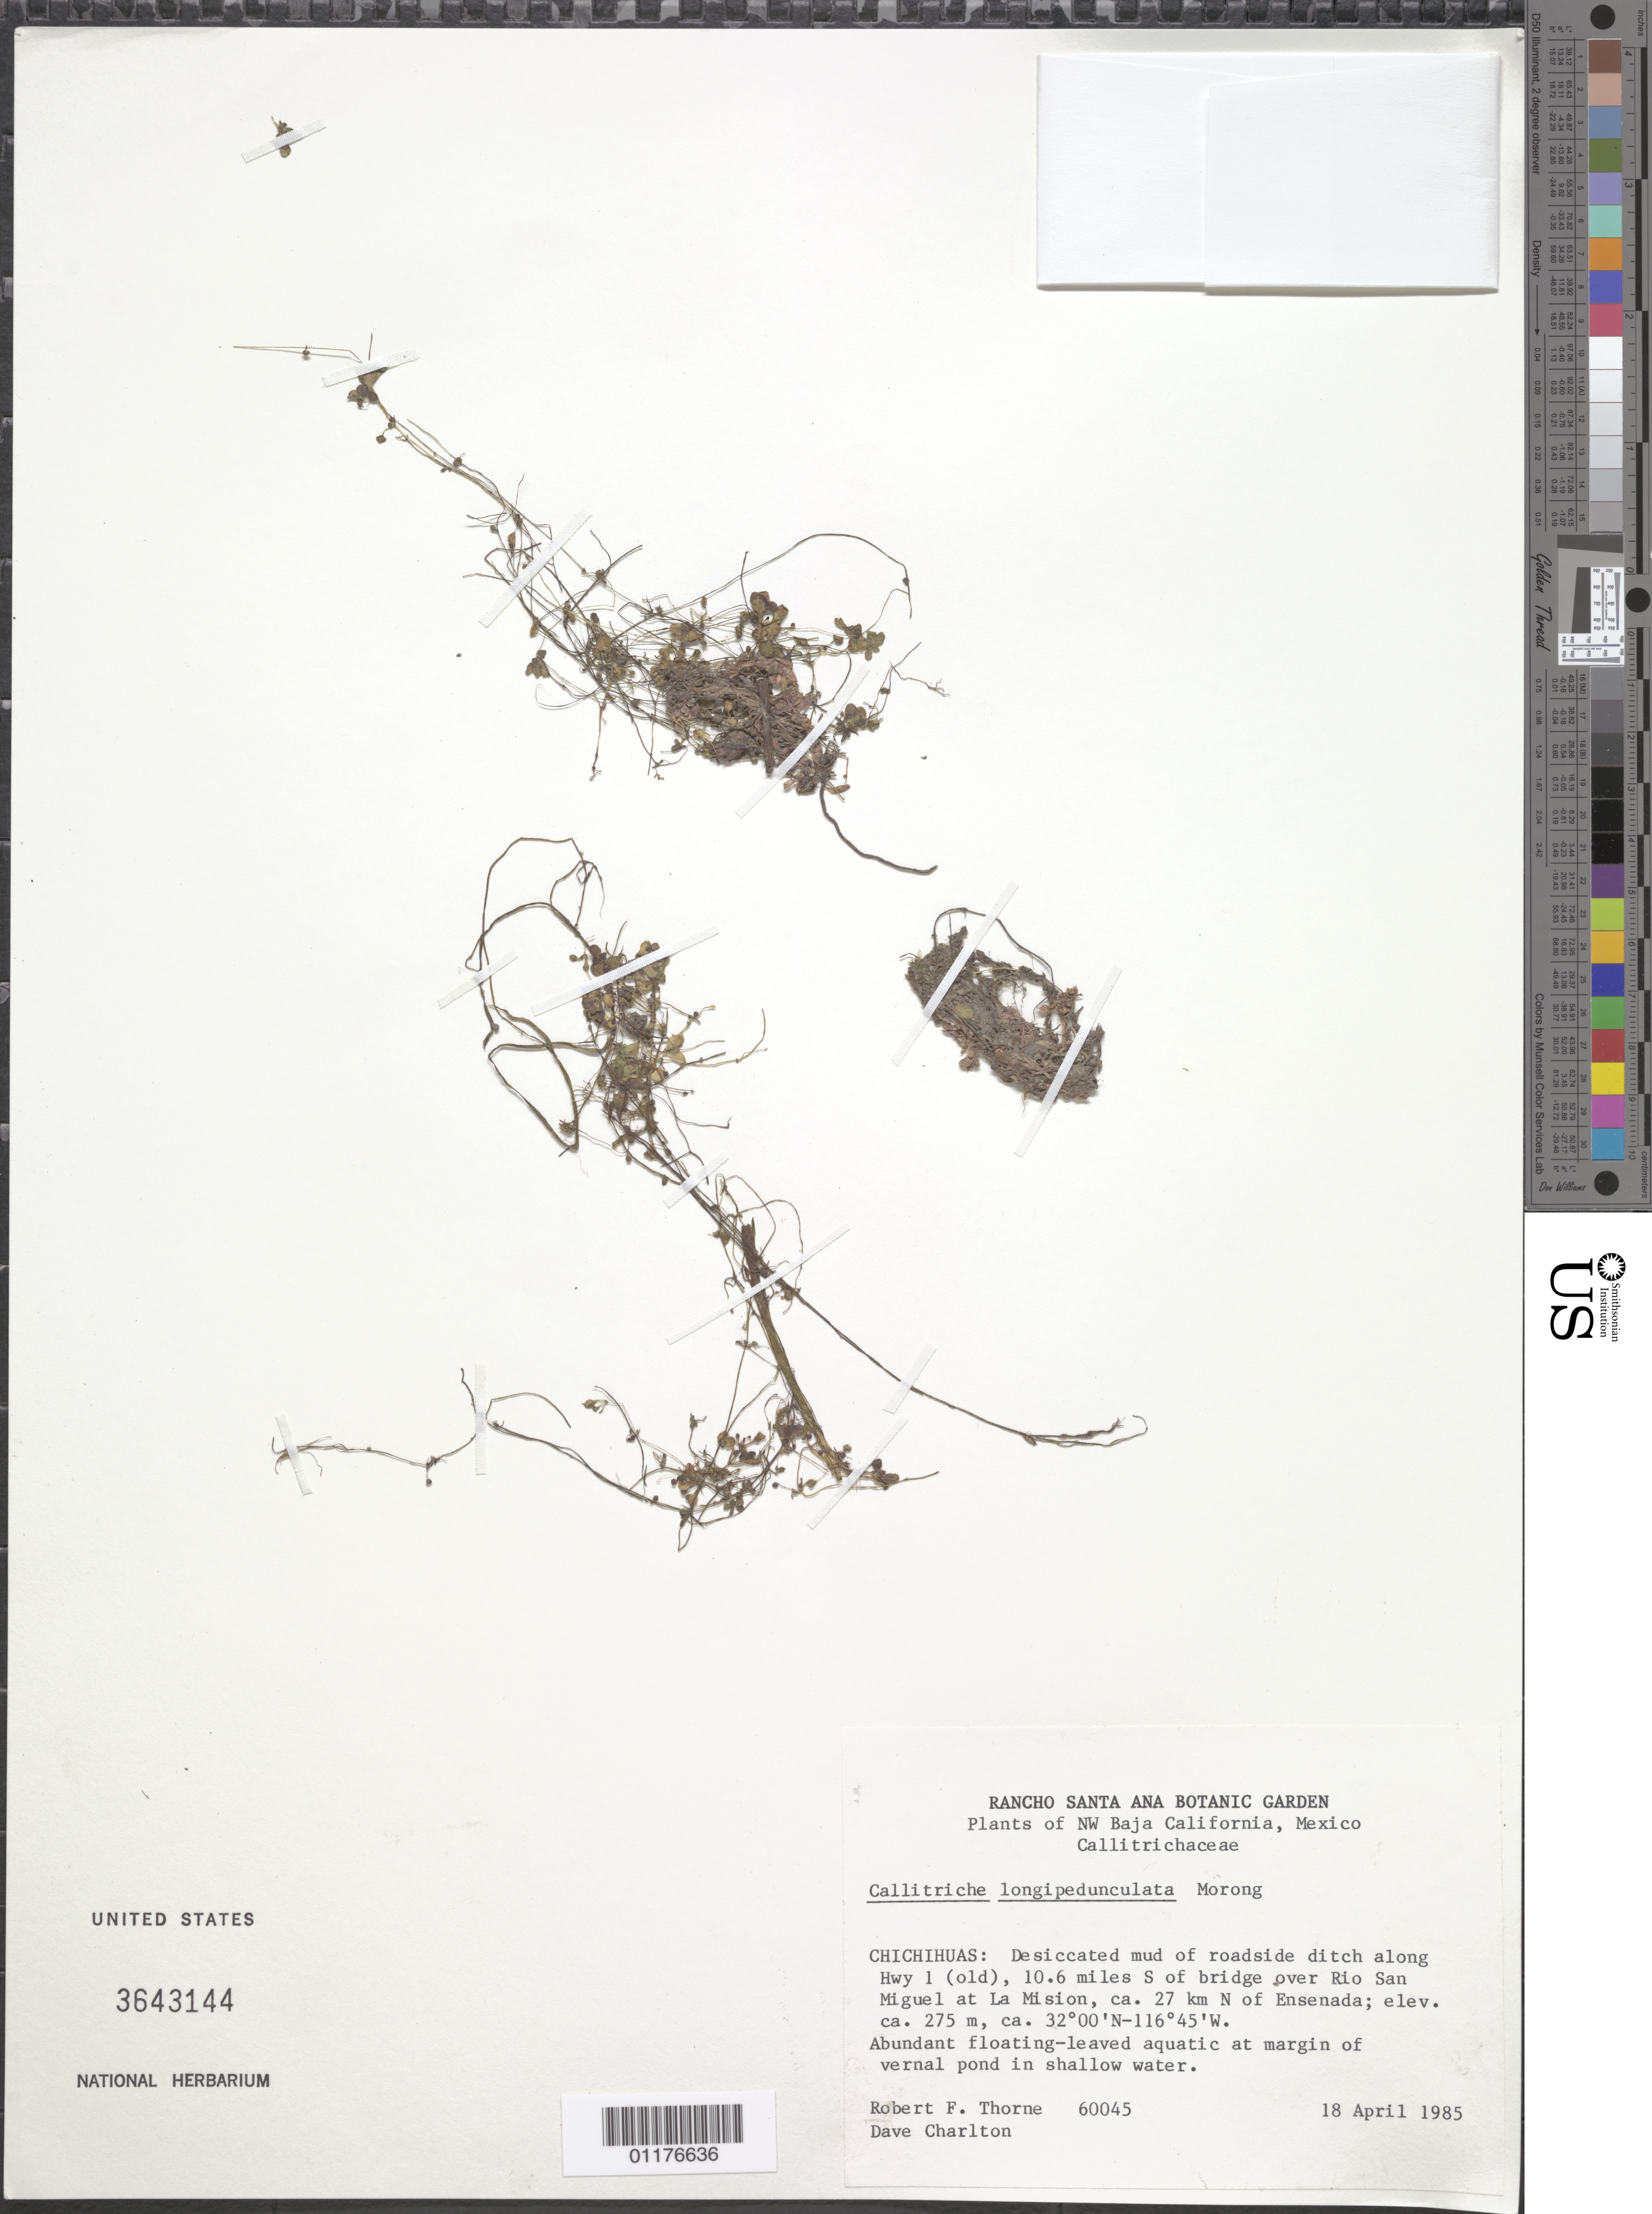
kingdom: Plantae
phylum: Tracheophyta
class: Magnoliopsida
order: Lamiales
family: Plantaginaceae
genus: Callitriche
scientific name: Callitriche longipedunculata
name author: Morong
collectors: R. F. Thorne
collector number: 60045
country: Mexico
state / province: Baja California Norte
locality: S of bridge over Rio San Miguel at La Mision, N of Ensenada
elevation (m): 275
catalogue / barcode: US 3643144